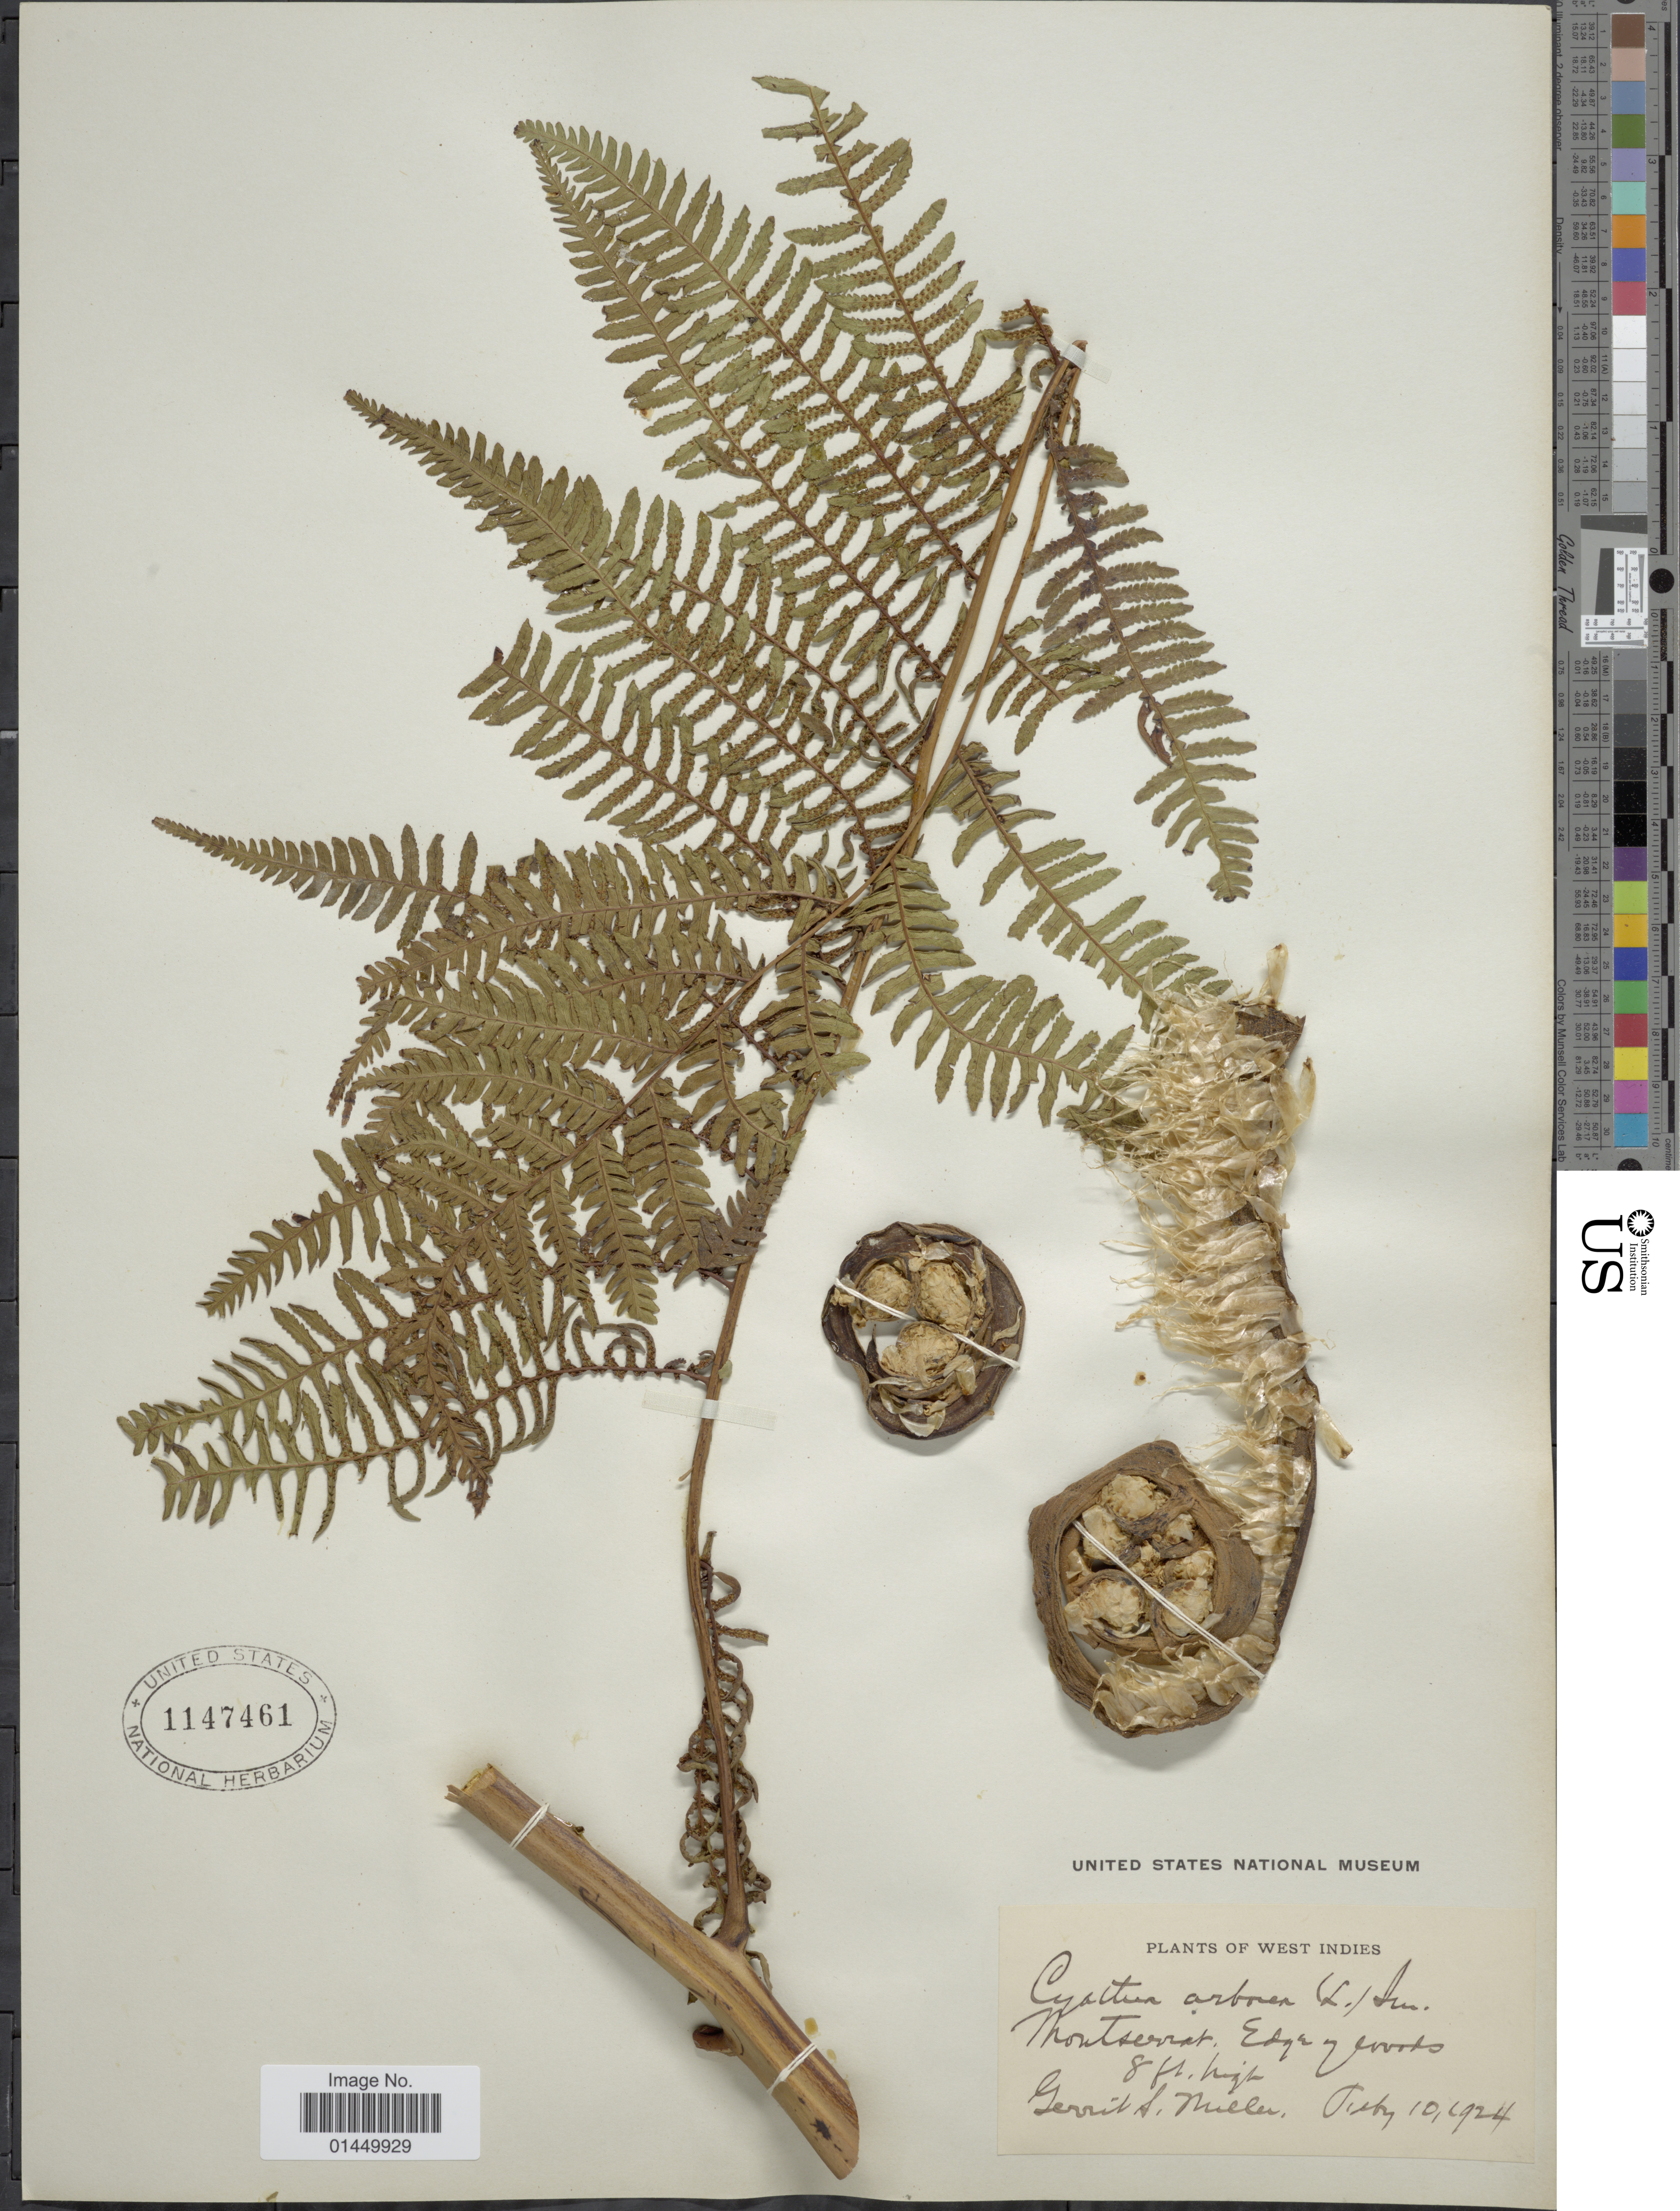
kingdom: Plantae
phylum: Tracheophyta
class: Polypodiopsida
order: Cyatheales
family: Cyatheaceae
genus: Cyathea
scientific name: Cyathea arborea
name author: (L.) Sm.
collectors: G. S. Miller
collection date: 1924-02-10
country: Montserrat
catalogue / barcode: US 1147461